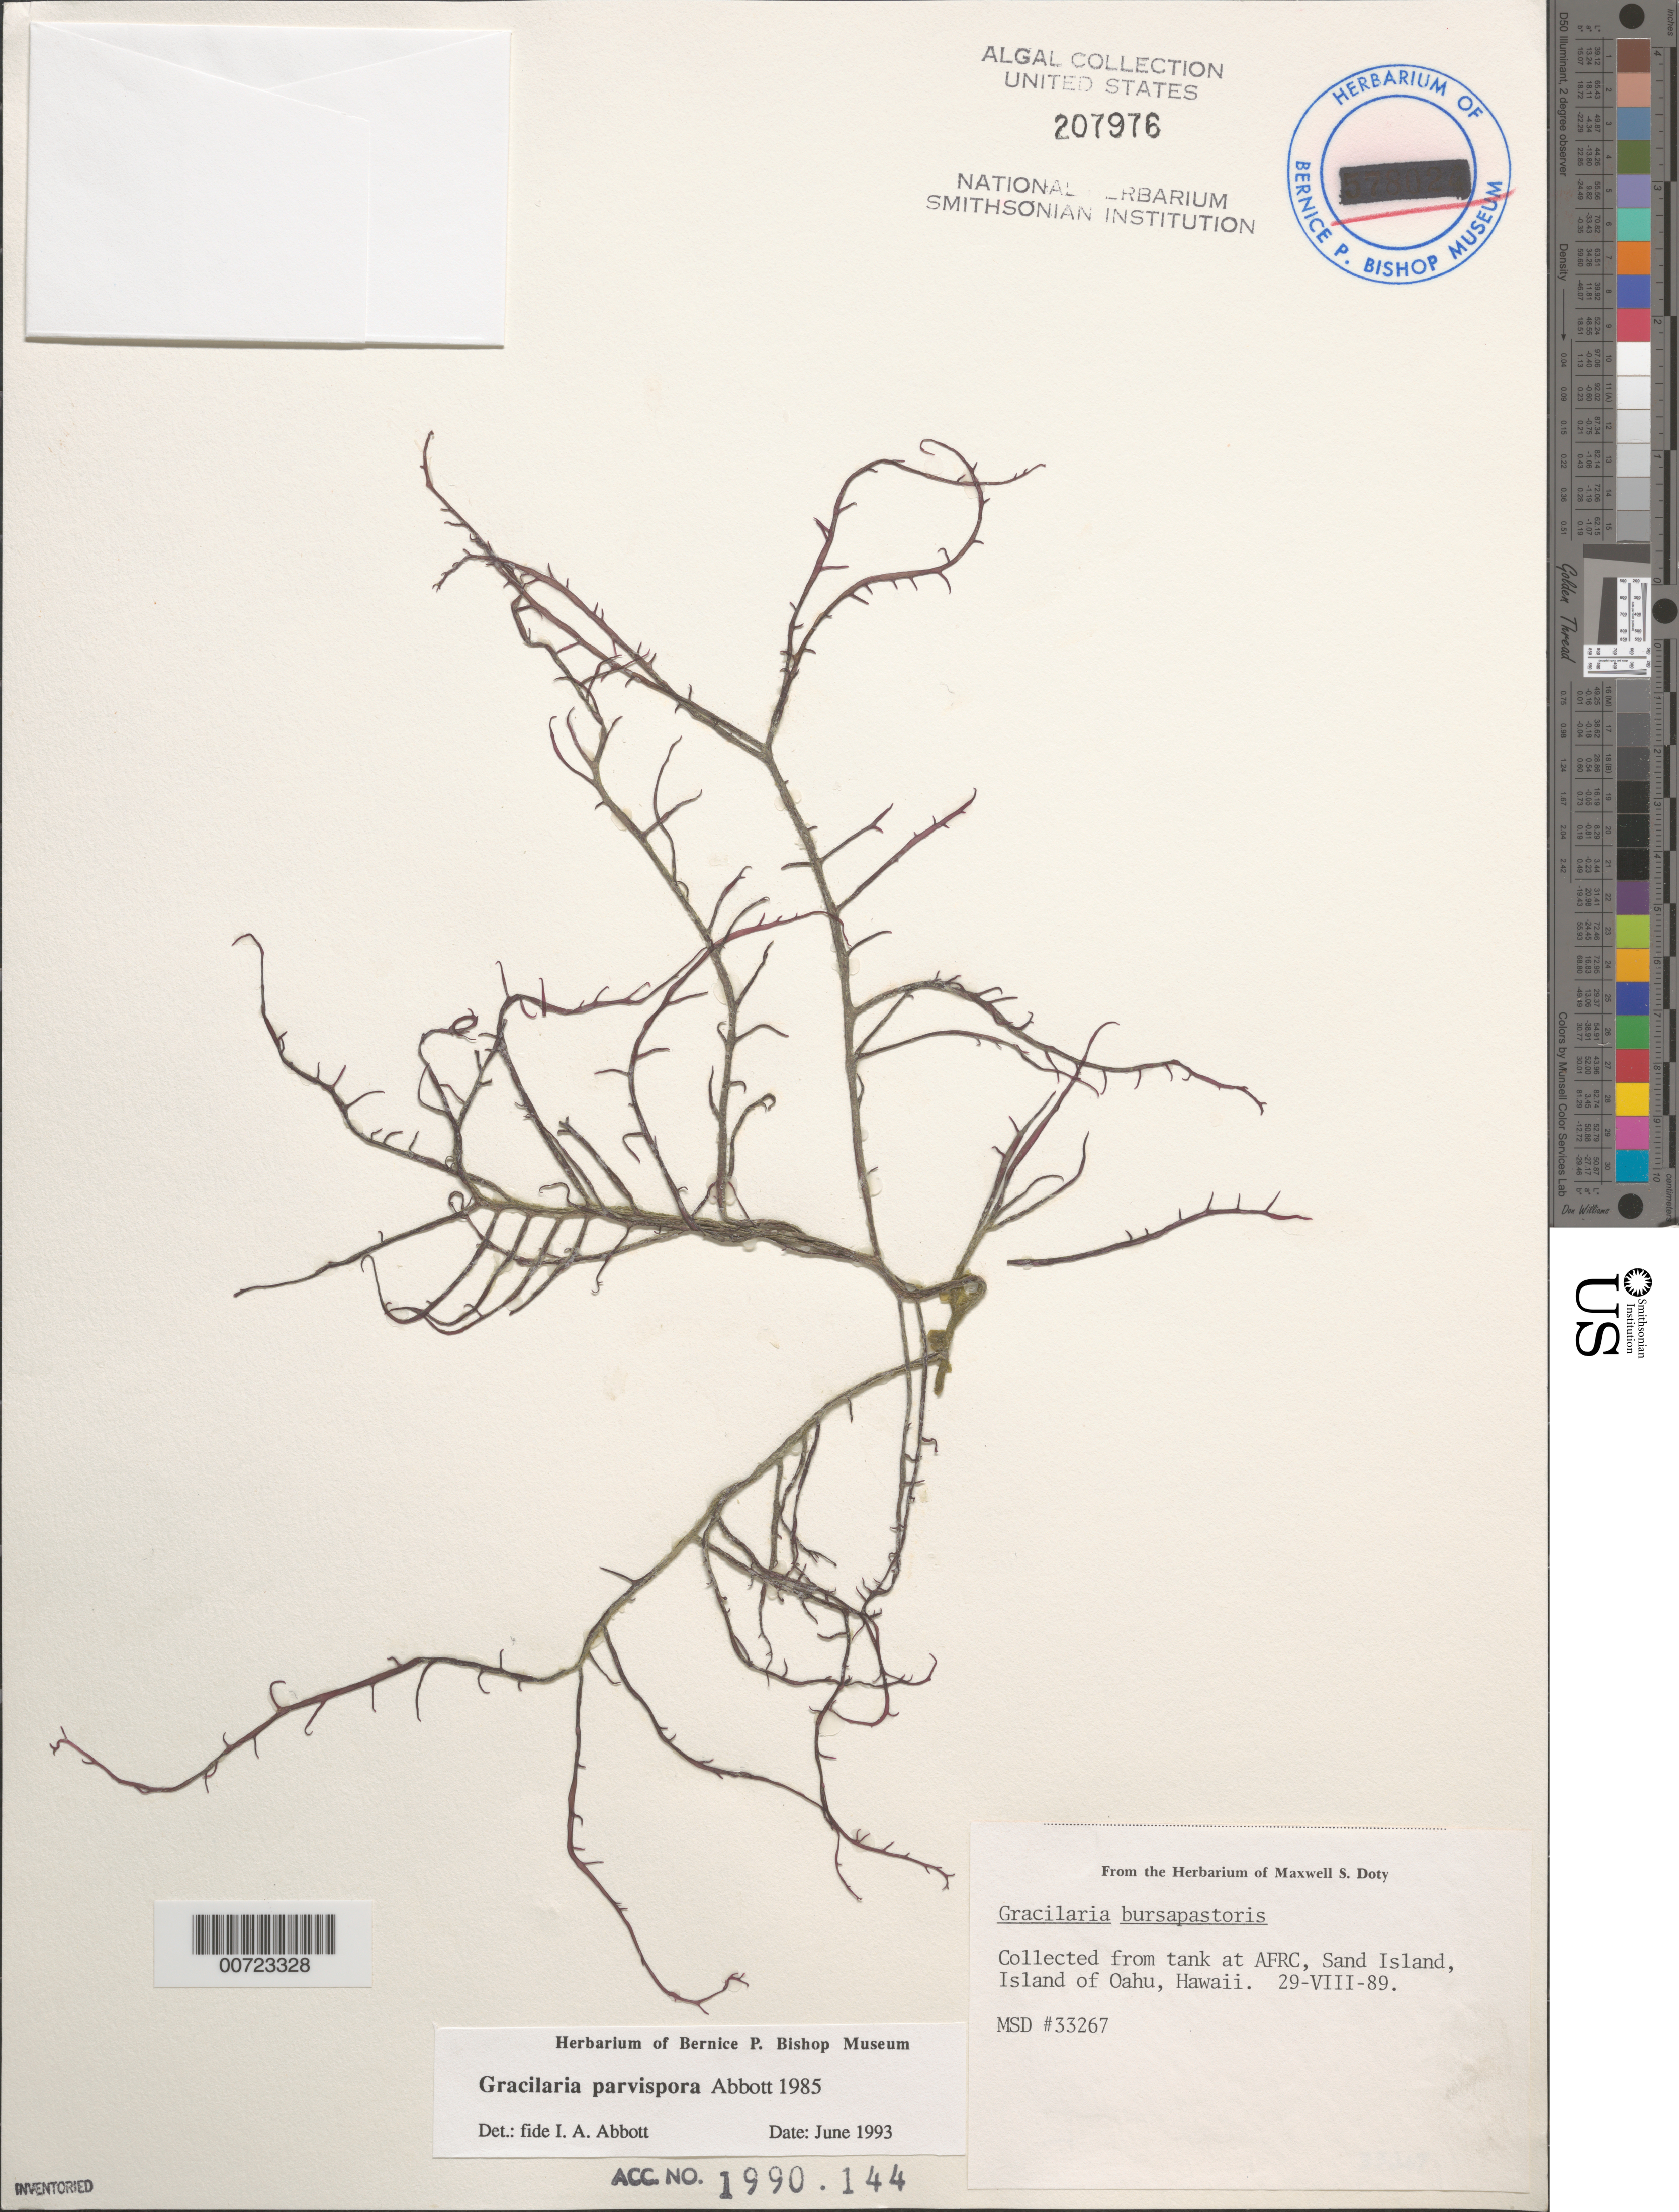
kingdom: Plantae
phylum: Rhodophyta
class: Florideophyceae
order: Gracilariales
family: Gracilariaceae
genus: Gracilaria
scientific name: Gracilaria parvispora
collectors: M. S.Doty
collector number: MSD 33267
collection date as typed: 29 Aug 1989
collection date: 1989-08-29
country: United States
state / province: Hawaii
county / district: Honolulu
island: Oahu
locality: Sand Island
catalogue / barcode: US 207976